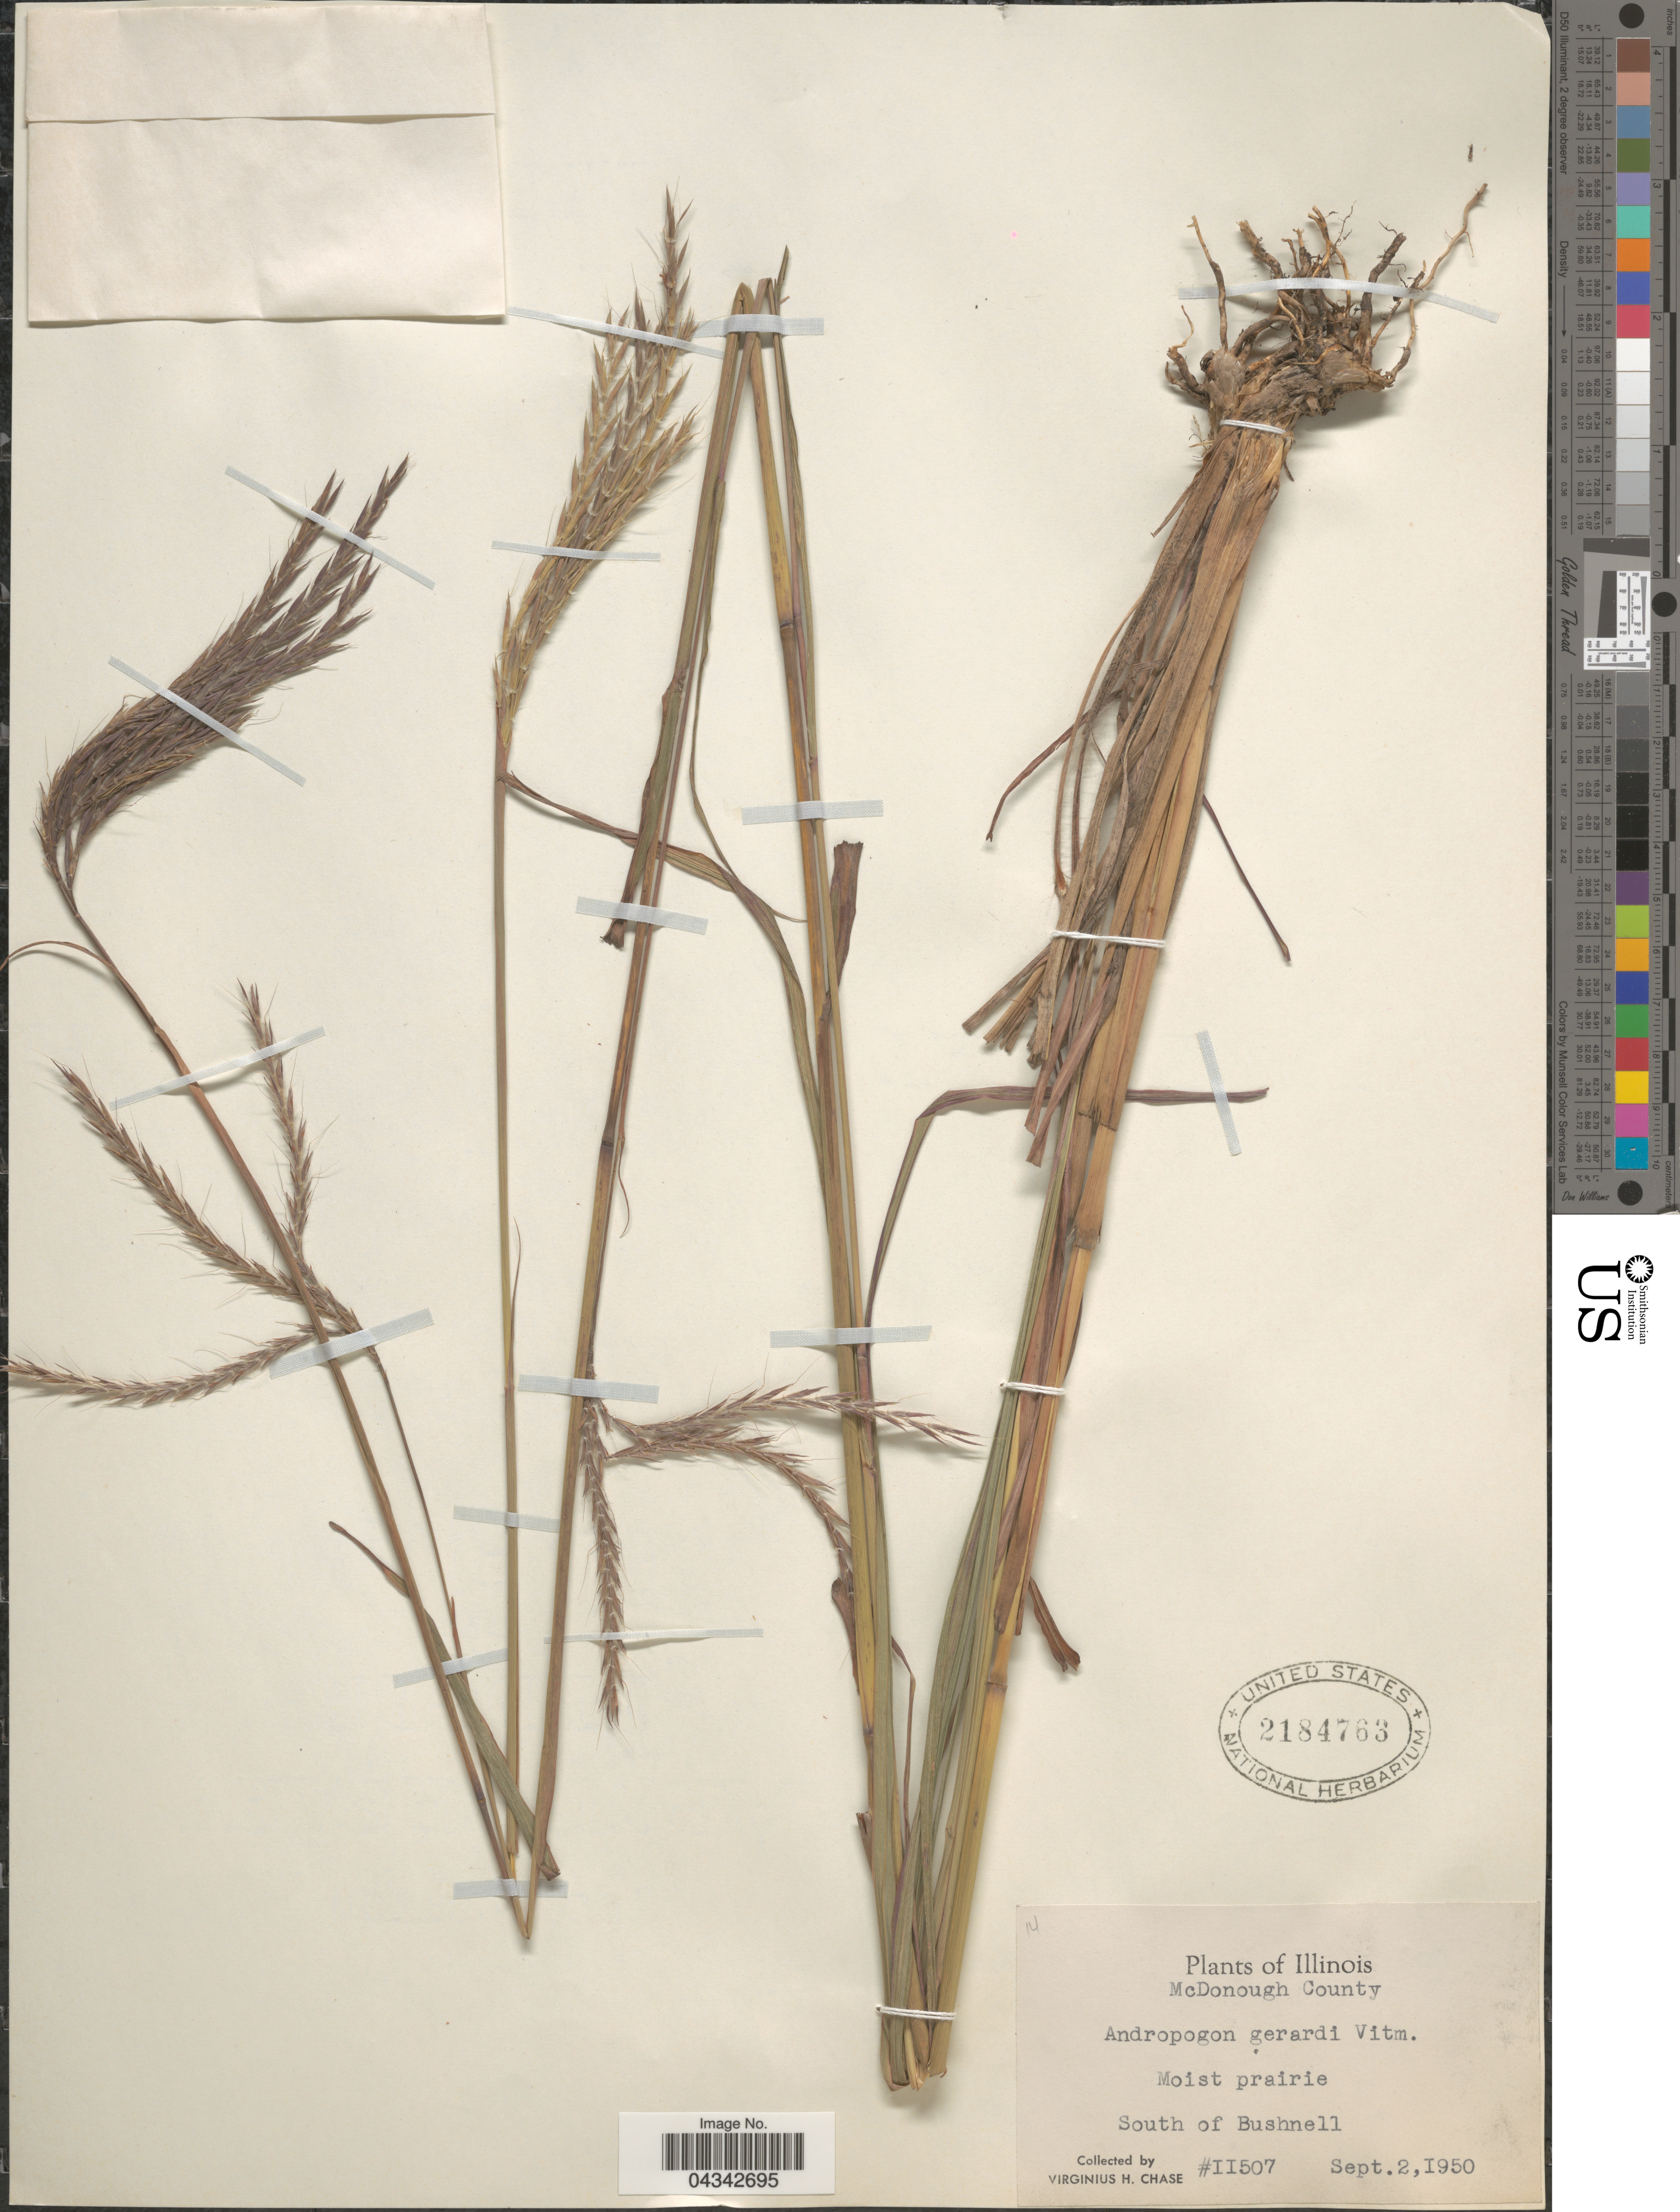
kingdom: Plantae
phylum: Tracheophyta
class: Liliopsida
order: Poales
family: Poaceae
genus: Andropogon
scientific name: Andropogon gerardii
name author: Vitman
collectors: V. H. Chase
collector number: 11507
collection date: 1950-09-02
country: United States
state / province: Illinois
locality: McDonough County. South of Bushnell.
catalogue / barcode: US 2184763